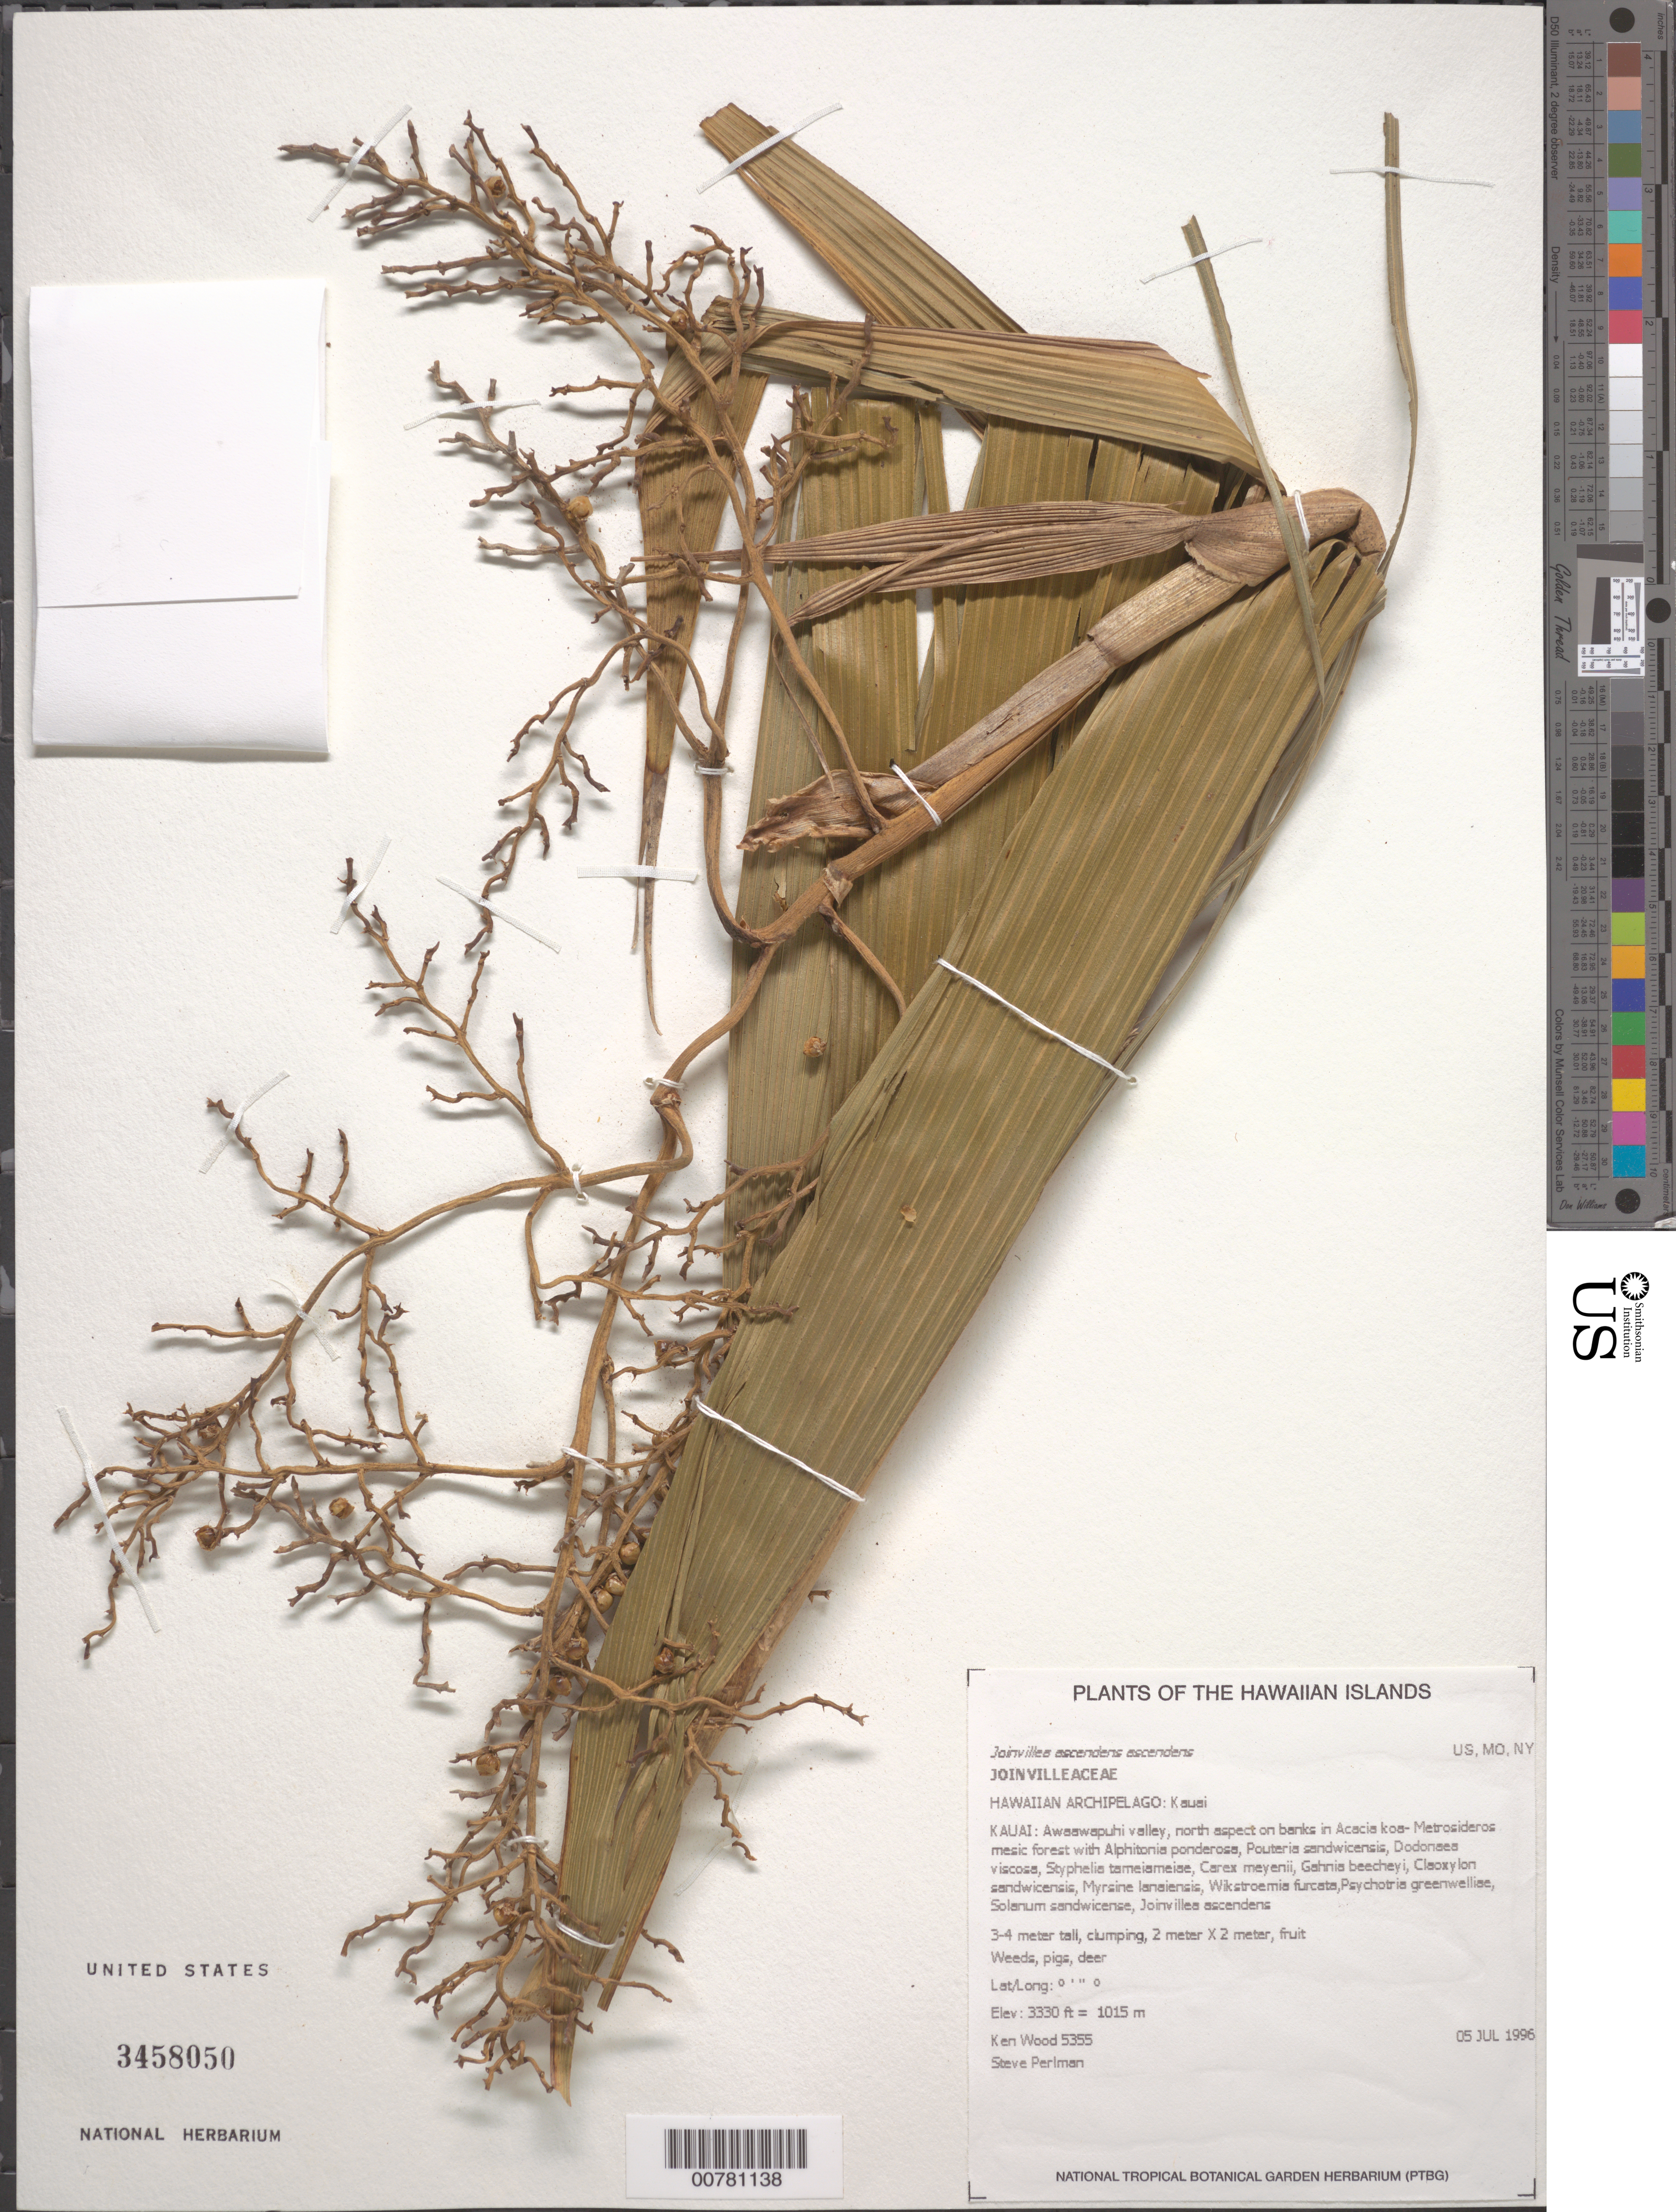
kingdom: Plantae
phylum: Tracheophyta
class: Liliopsida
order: Poales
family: Joinvilleaceae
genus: Joinvillea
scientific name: Joinvillea ascendens subsp. ascendens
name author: Gaudich. ex Brongn. & Gris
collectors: K. R. Wood & S. P. Perlman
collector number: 5355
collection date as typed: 5 Jul 1996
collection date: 1996-07-05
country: United States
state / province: Hawaii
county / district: Kaui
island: Kaua'i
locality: Awaawapuhi valley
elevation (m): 1015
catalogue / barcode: US 3458050